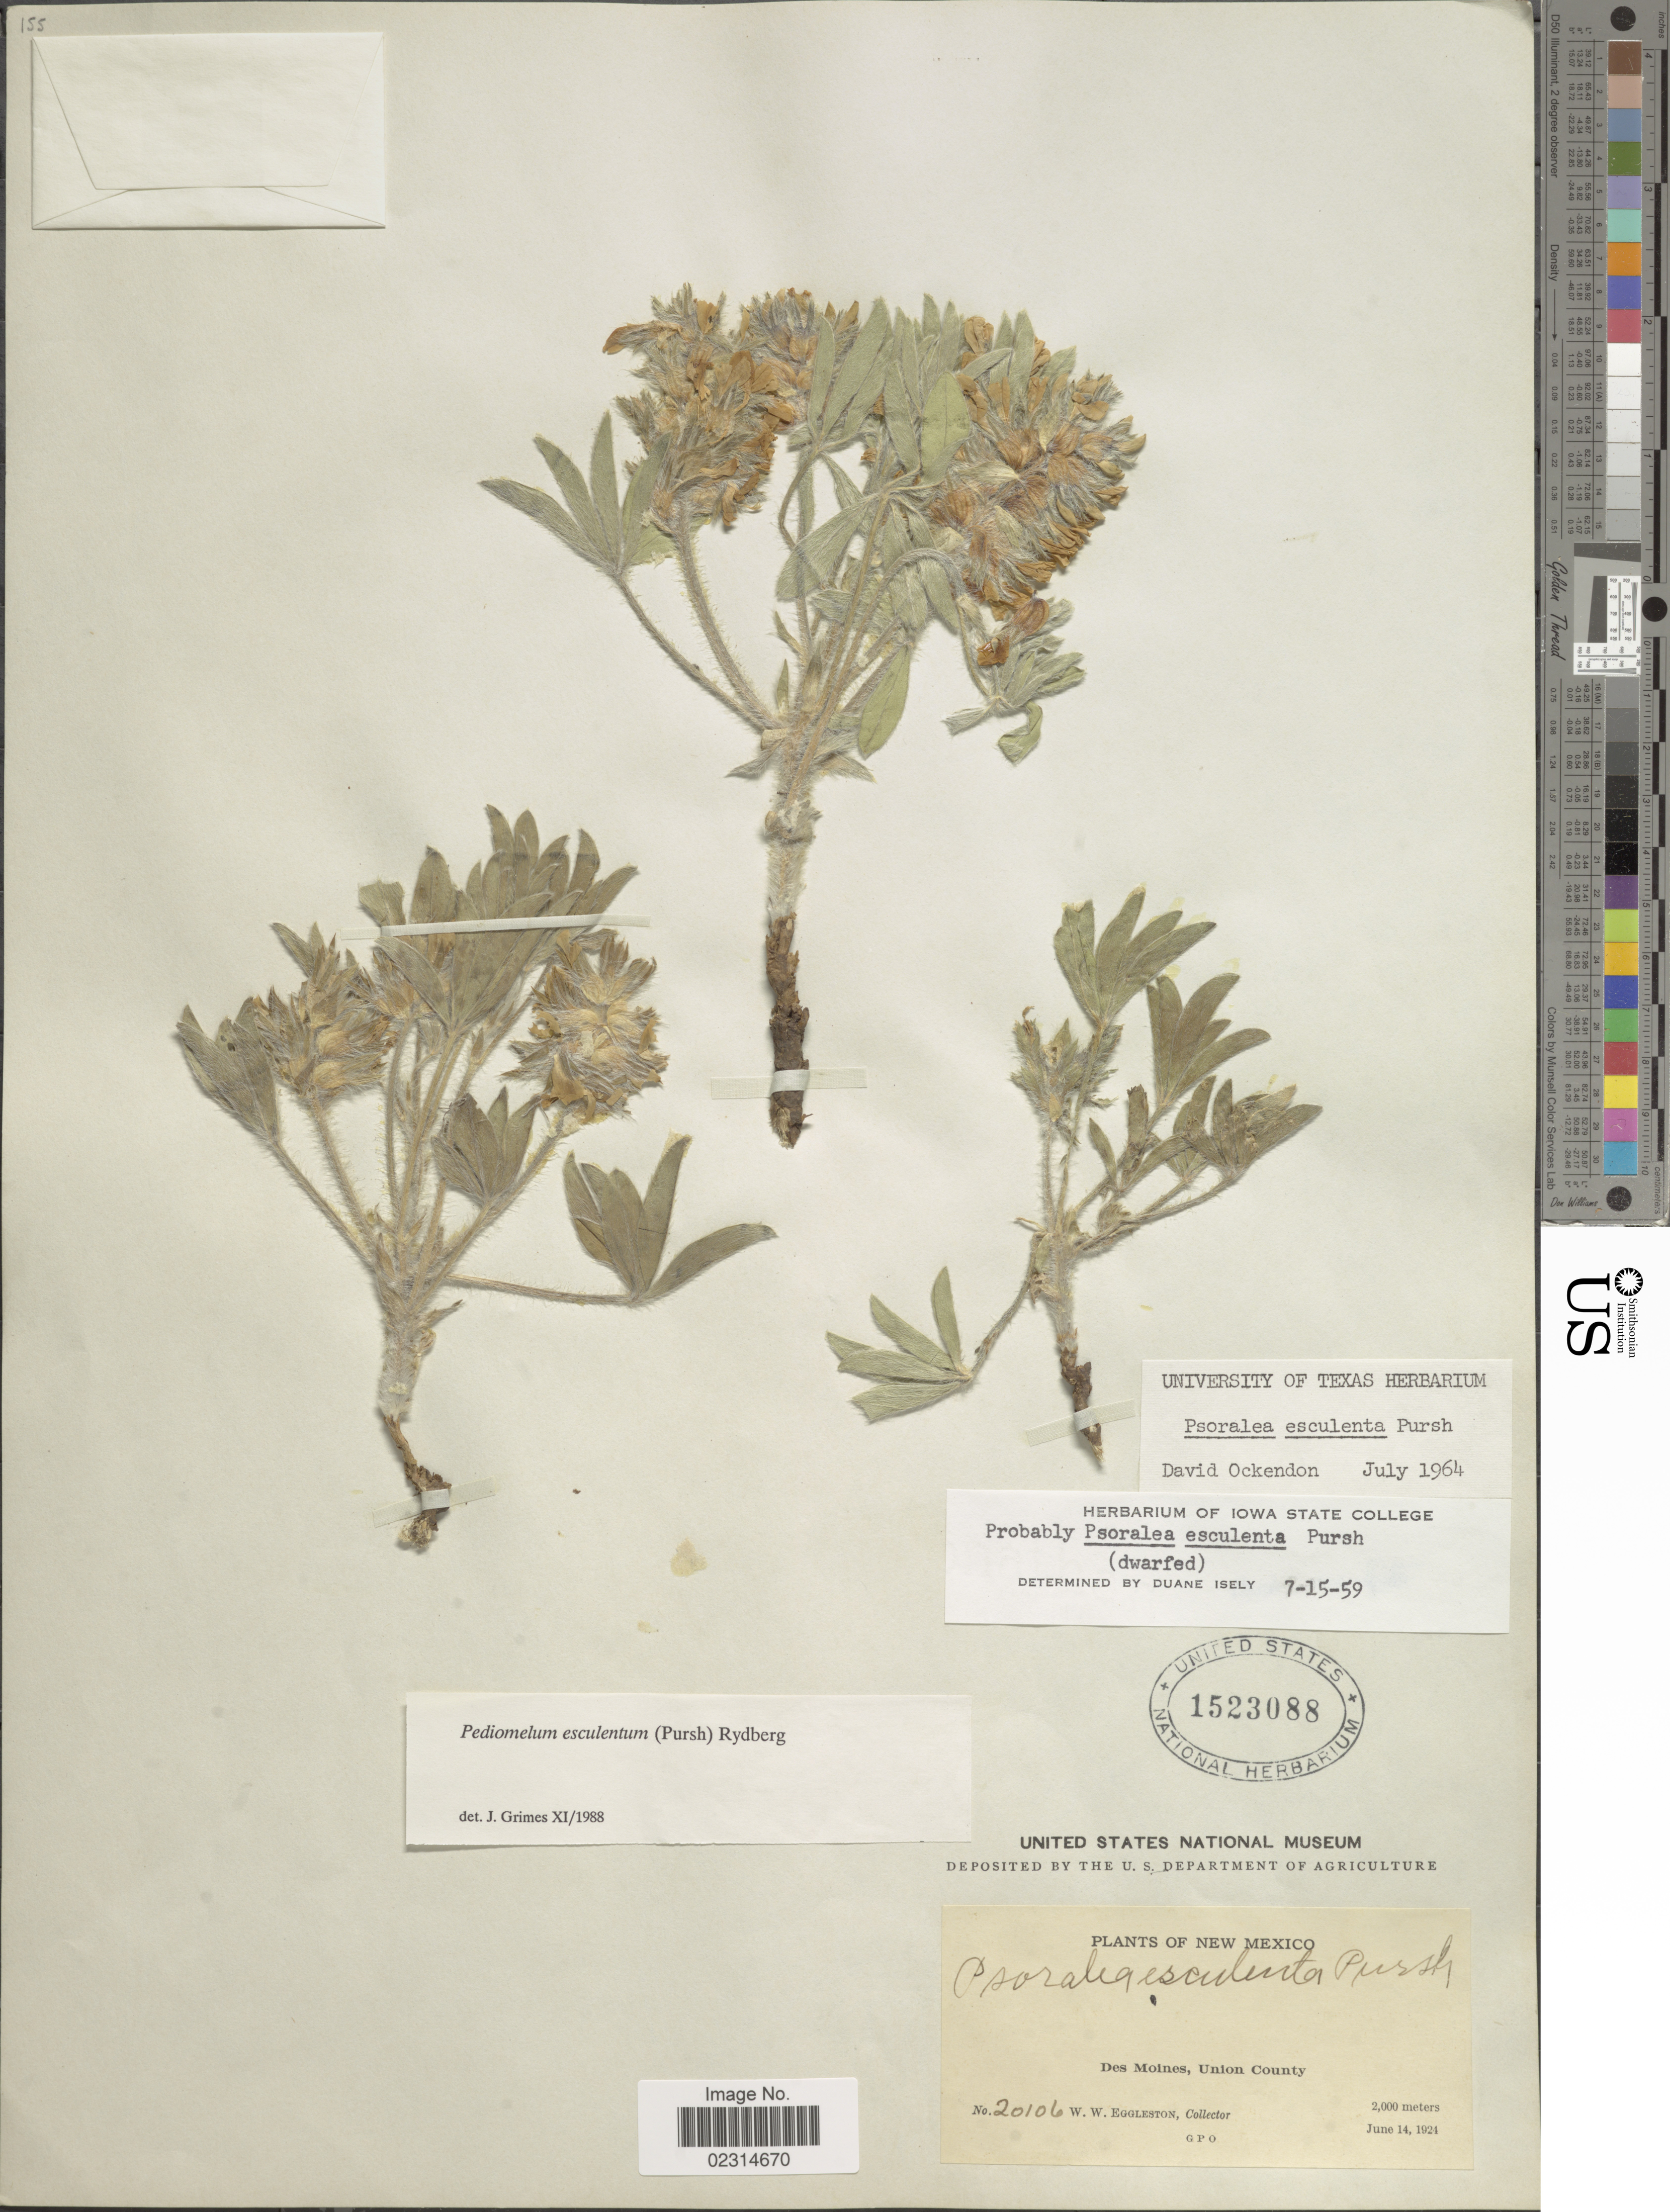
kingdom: Plantae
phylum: Tracheophyta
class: Magnoliopsida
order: Fabales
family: Fabaceae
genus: Pediomelum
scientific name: Pediomelum esculentum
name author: (Pursh) Rydb.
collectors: W. W. Eggleston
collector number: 20106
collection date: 1924-06-14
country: United States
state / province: New Mexico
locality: Des Moines, Union County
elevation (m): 2000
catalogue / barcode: US 1523088